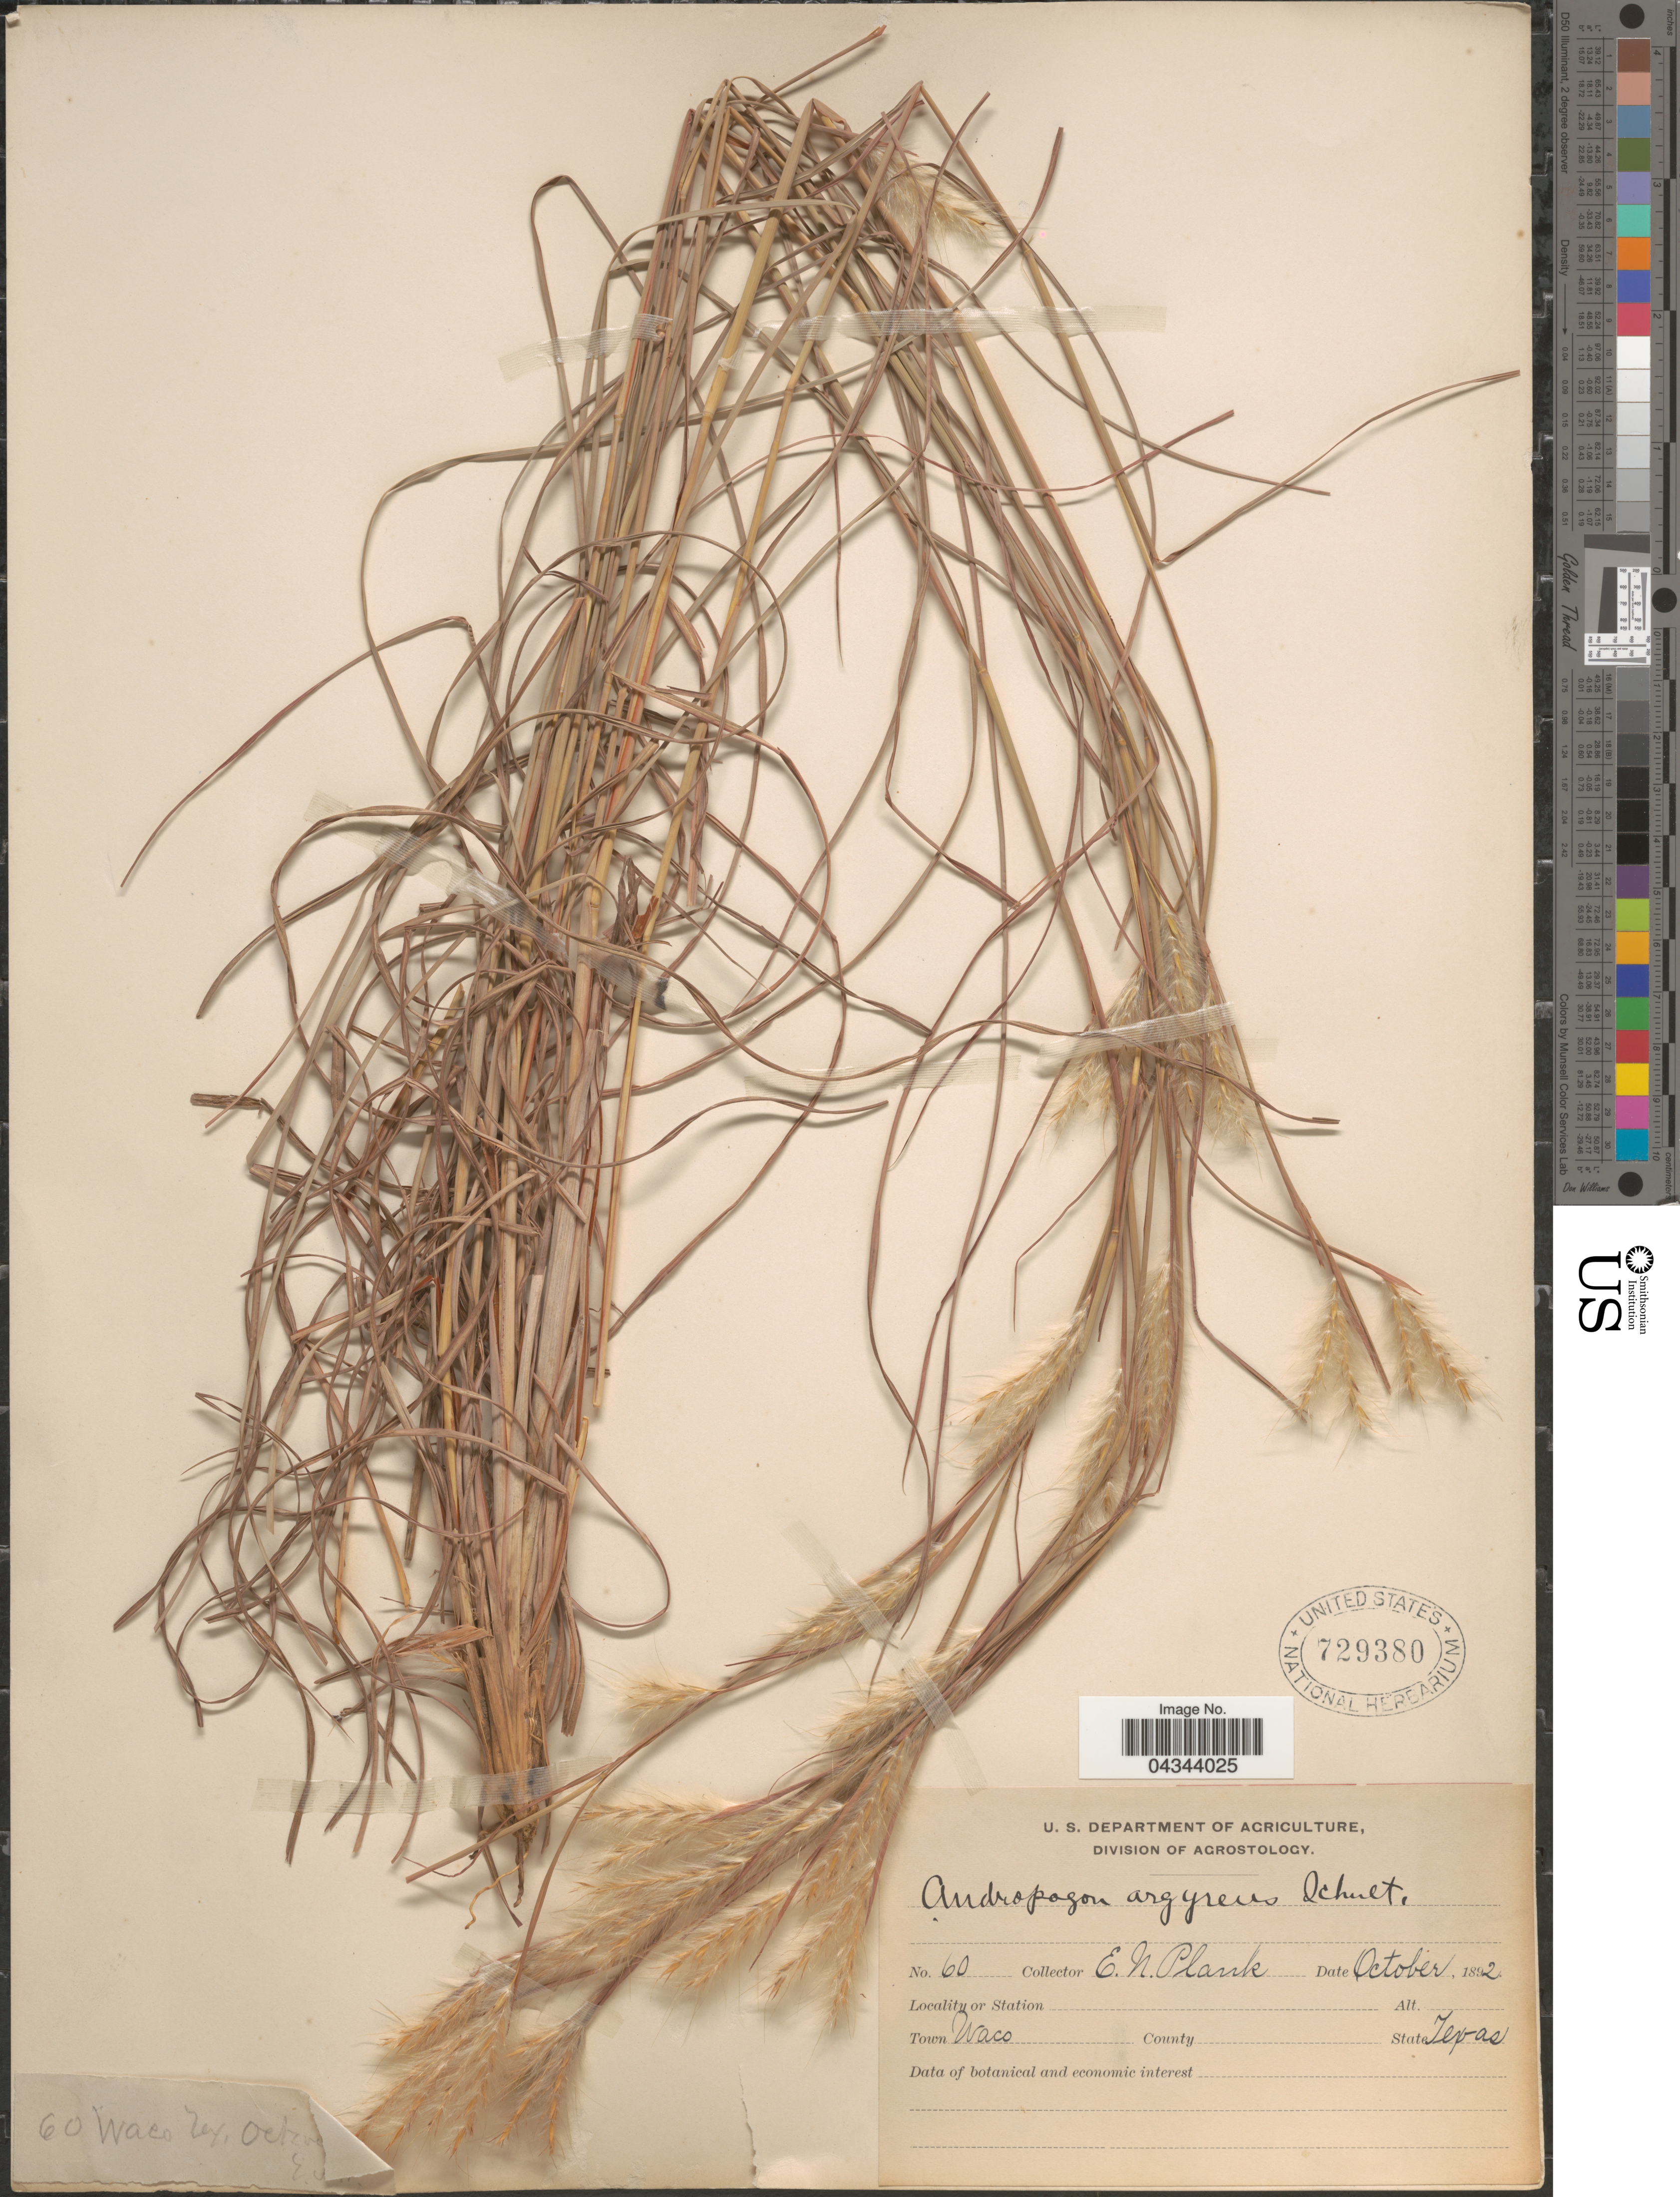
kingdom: Plantae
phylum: Tracheophyta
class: Liliopsida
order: Poales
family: Poaceae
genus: Andropogon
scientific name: Andropogon ternarius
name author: Michx.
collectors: E. Plank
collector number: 60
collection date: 1892-10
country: United States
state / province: Texas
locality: Town Waco.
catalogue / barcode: US 729380